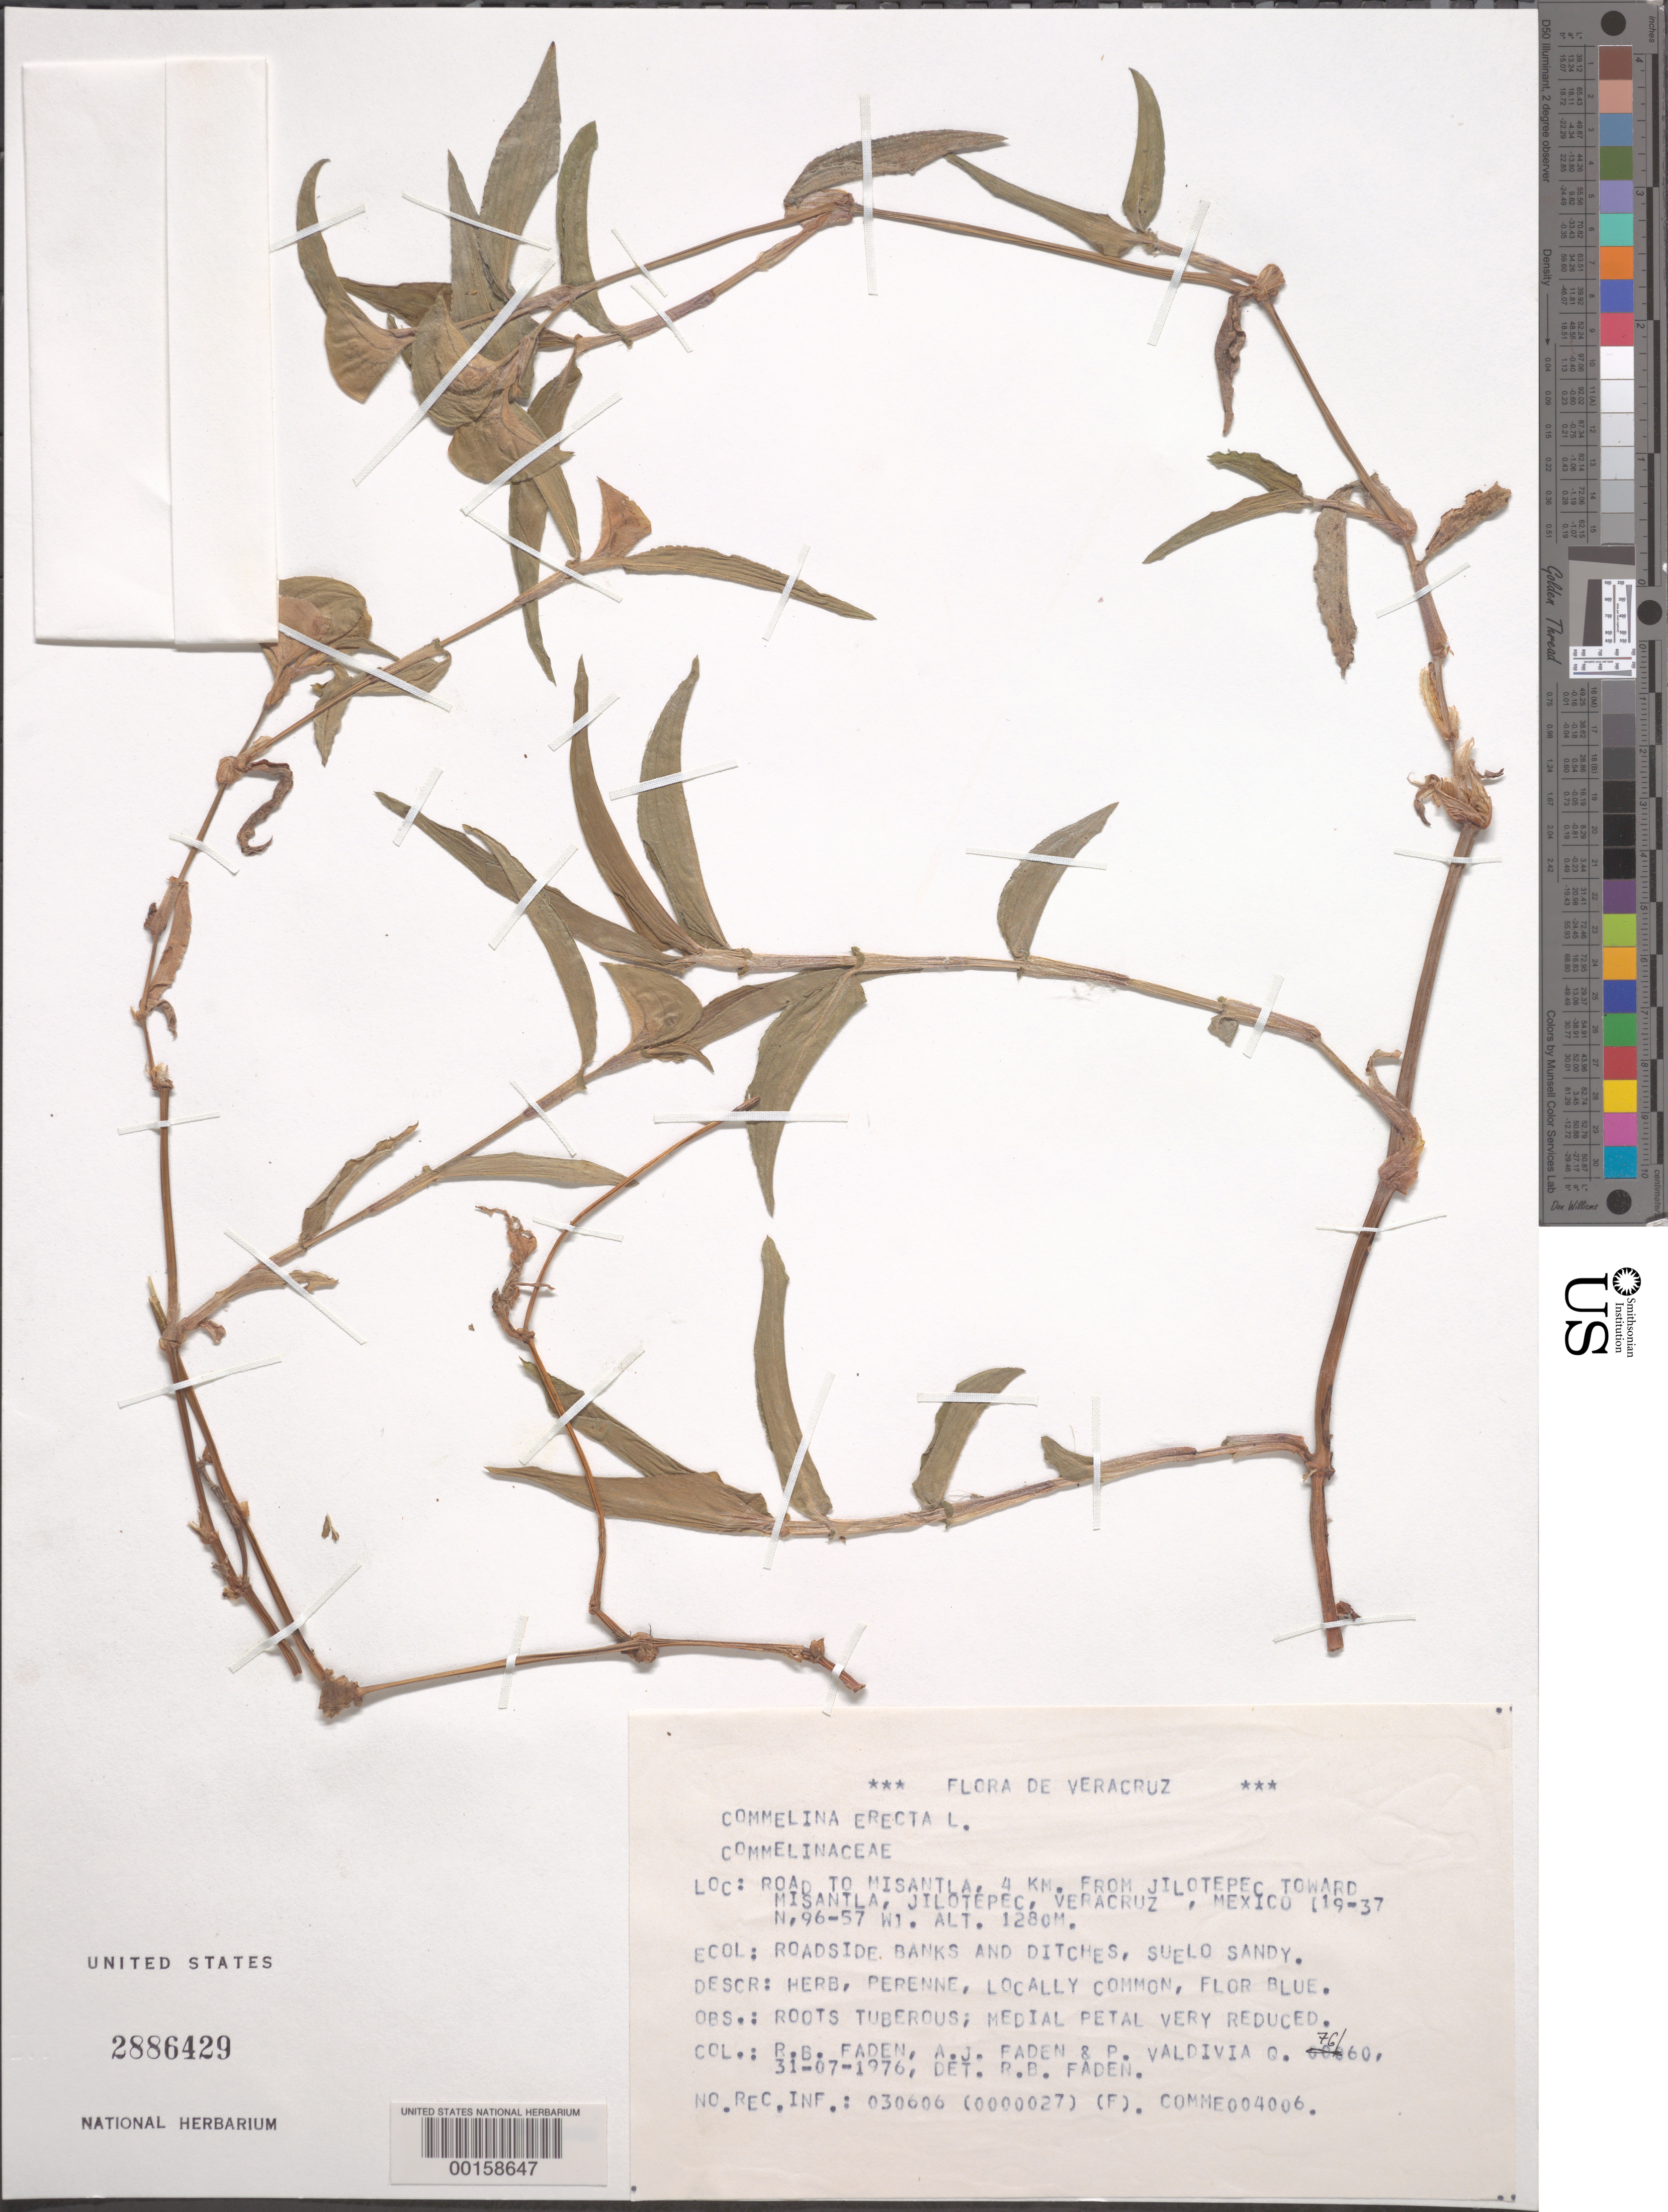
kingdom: Plantae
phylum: Tracheophyta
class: Liliopsida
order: Commelinales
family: Commelinaceae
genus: Commelina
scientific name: Commelina erecta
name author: L.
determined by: Faden, Robert B., (US), Smithsonian Institution - National Museum of Natural History (UNITED STATES)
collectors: R. B. Faden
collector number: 76/60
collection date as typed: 31 Jul 1976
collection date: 1976-07-31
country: Mexico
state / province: Veracruz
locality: Jilotepec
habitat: Sandy soil; roadside ditches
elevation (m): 128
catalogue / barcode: US 2886429